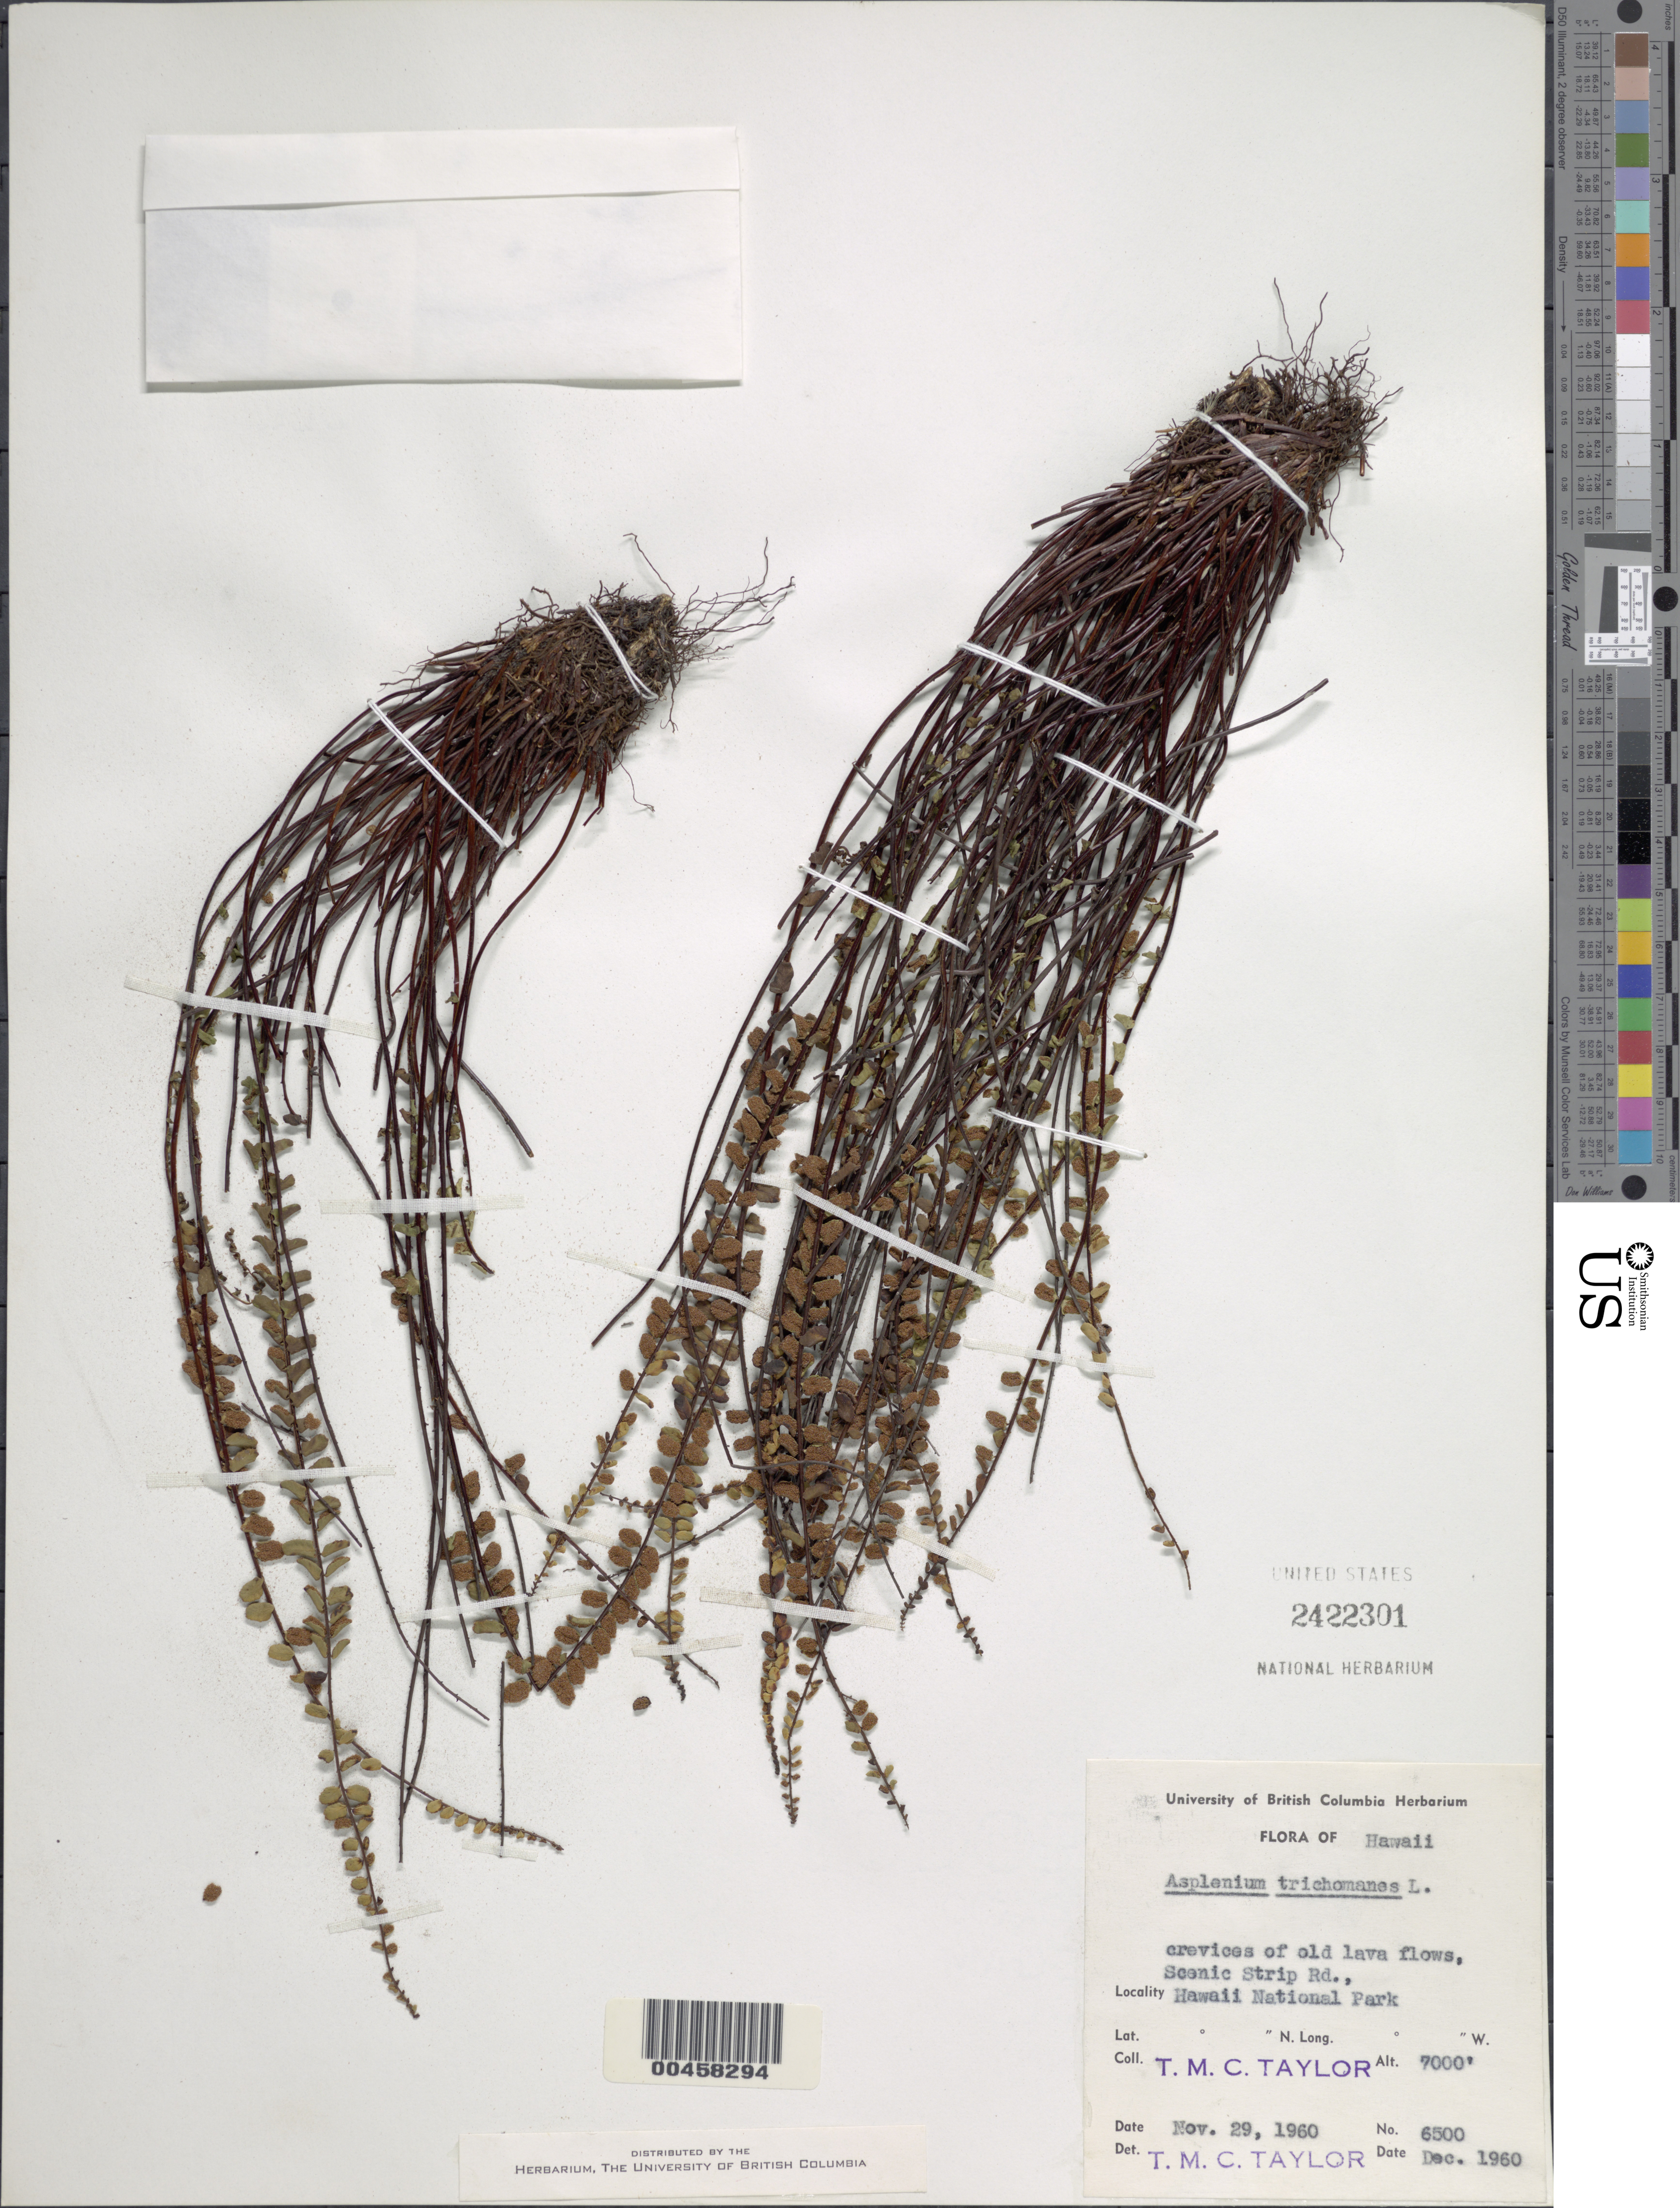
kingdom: Plantae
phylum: Tracheophyta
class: Polypodiopsida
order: Polypodiales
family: Aspleniaceae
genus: Asplenium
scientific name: Asplenium trichomanes subsp. densum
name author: (Brack.) W.H. Wagner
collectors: T. M. C. Taylor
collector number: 6500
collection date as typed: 29 Nov 1960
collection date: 1960-11-29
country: United States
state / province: Hawaii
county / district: Hawaii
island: Hawaii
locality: Scenic Strip Road, Hawaii National Park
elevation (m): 2134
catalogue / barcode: US 2422301